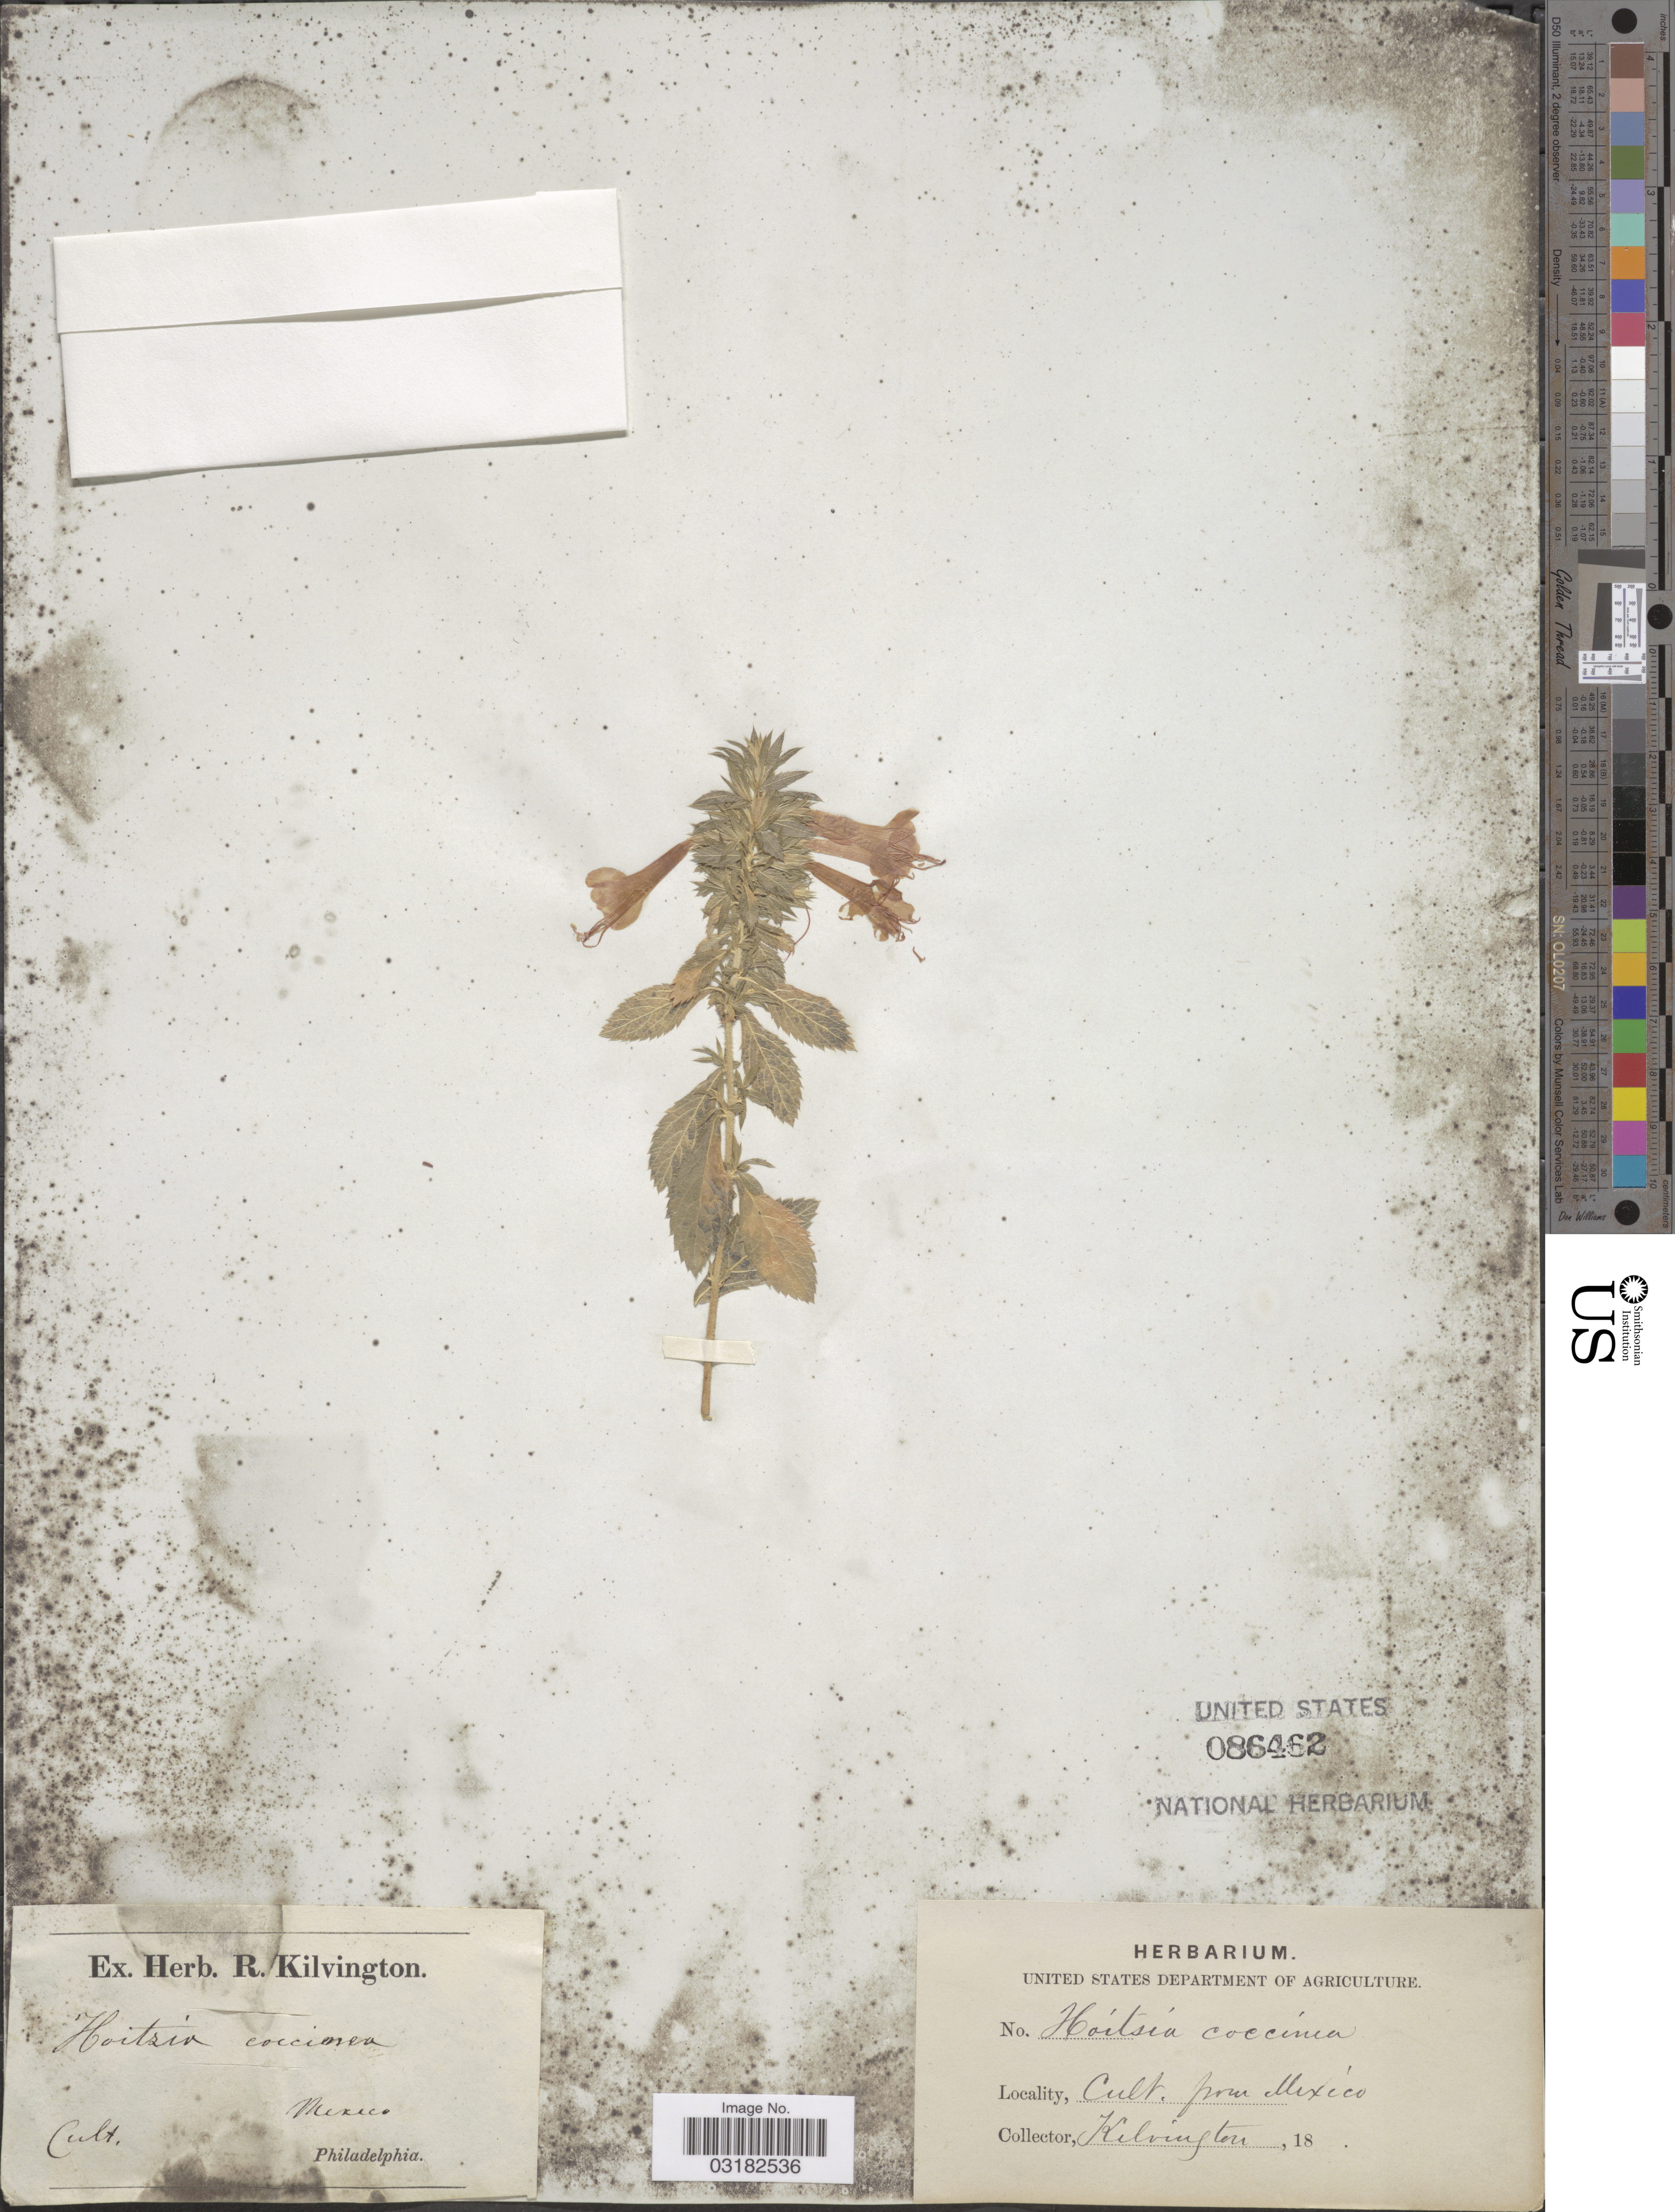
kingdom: Plantae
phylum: Tracheophyta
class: Magnoliopsida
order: Ericales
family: Polemoniaceae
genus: Loeselia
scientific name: Loeselia mexicana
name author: (Lam.) Brand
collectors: R. Kilvington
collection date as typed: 18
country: Mexico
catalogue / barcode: US 86462